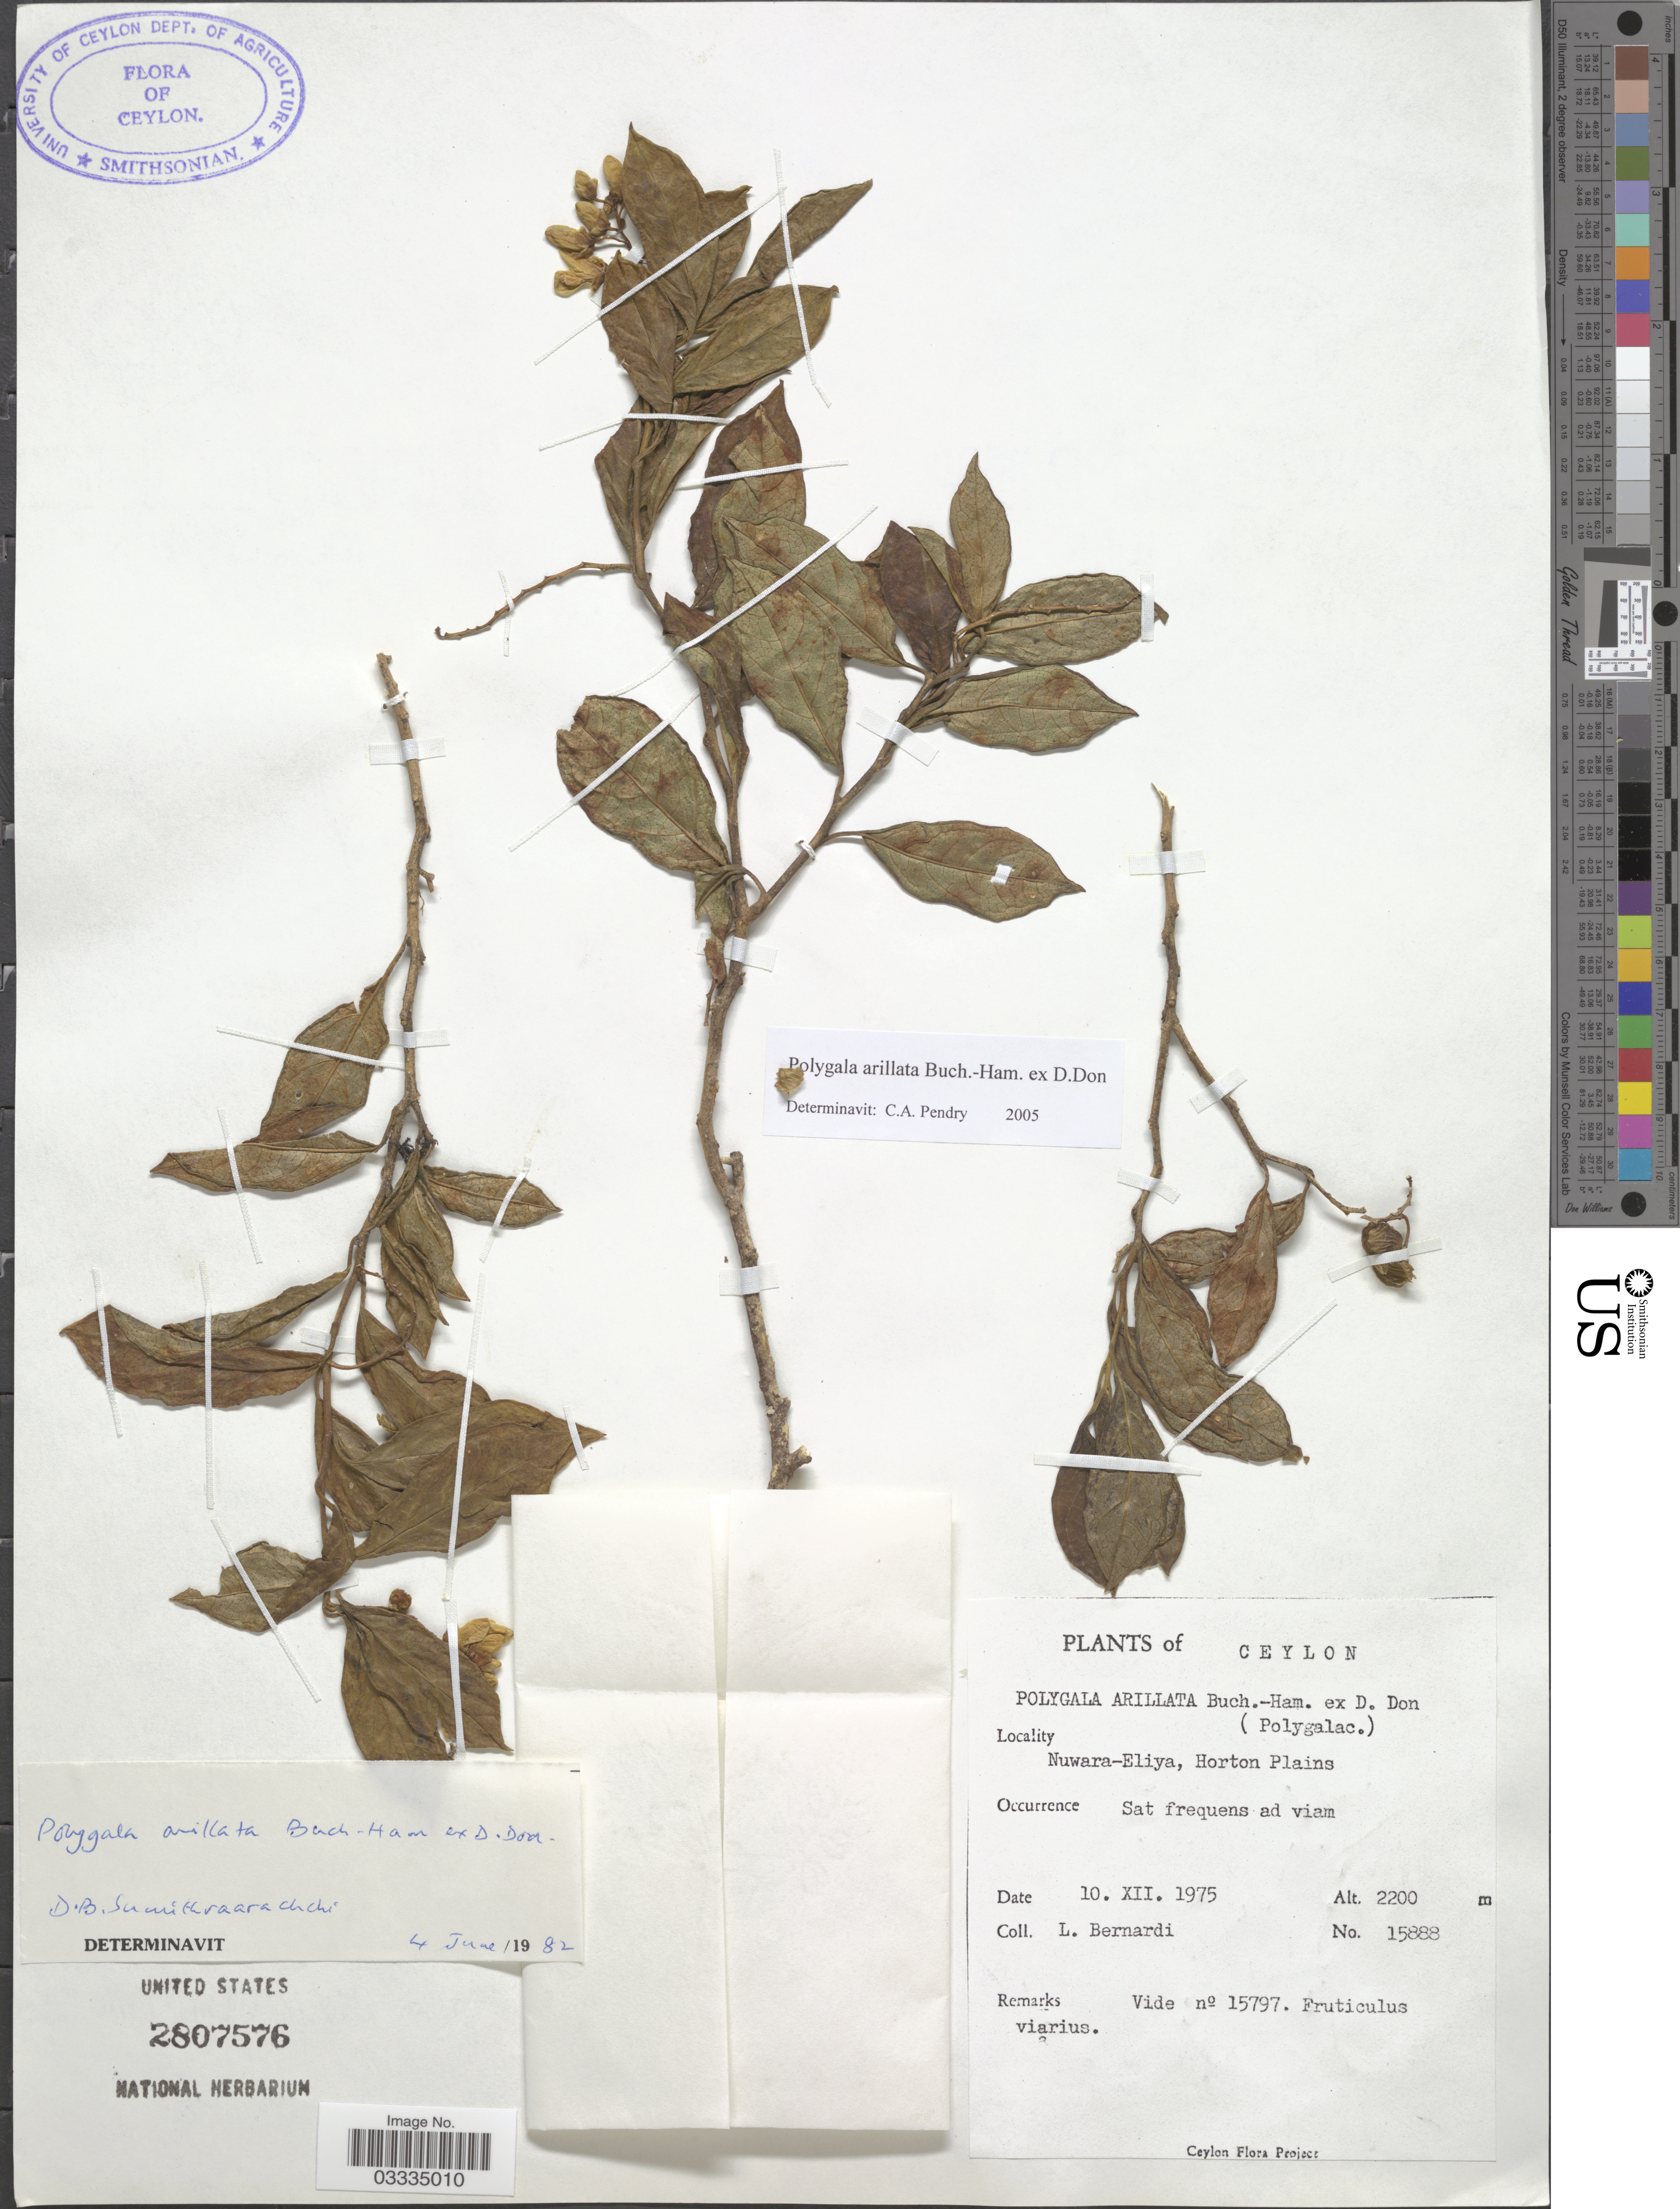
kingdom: Plantae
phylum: Tracheophyta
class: Magnoliopsida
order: Fabales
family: Polygalaceae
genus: Polygala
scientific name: Polygala arillata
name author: Buch.-Ham. ex D. Don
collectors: L. Bernardi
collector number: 15888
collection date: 1975-12-10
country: Sri Lanka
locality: Ceylon. Nuwara-Eliya, Horton Plains.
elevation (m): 2200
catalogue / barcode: US 2807576